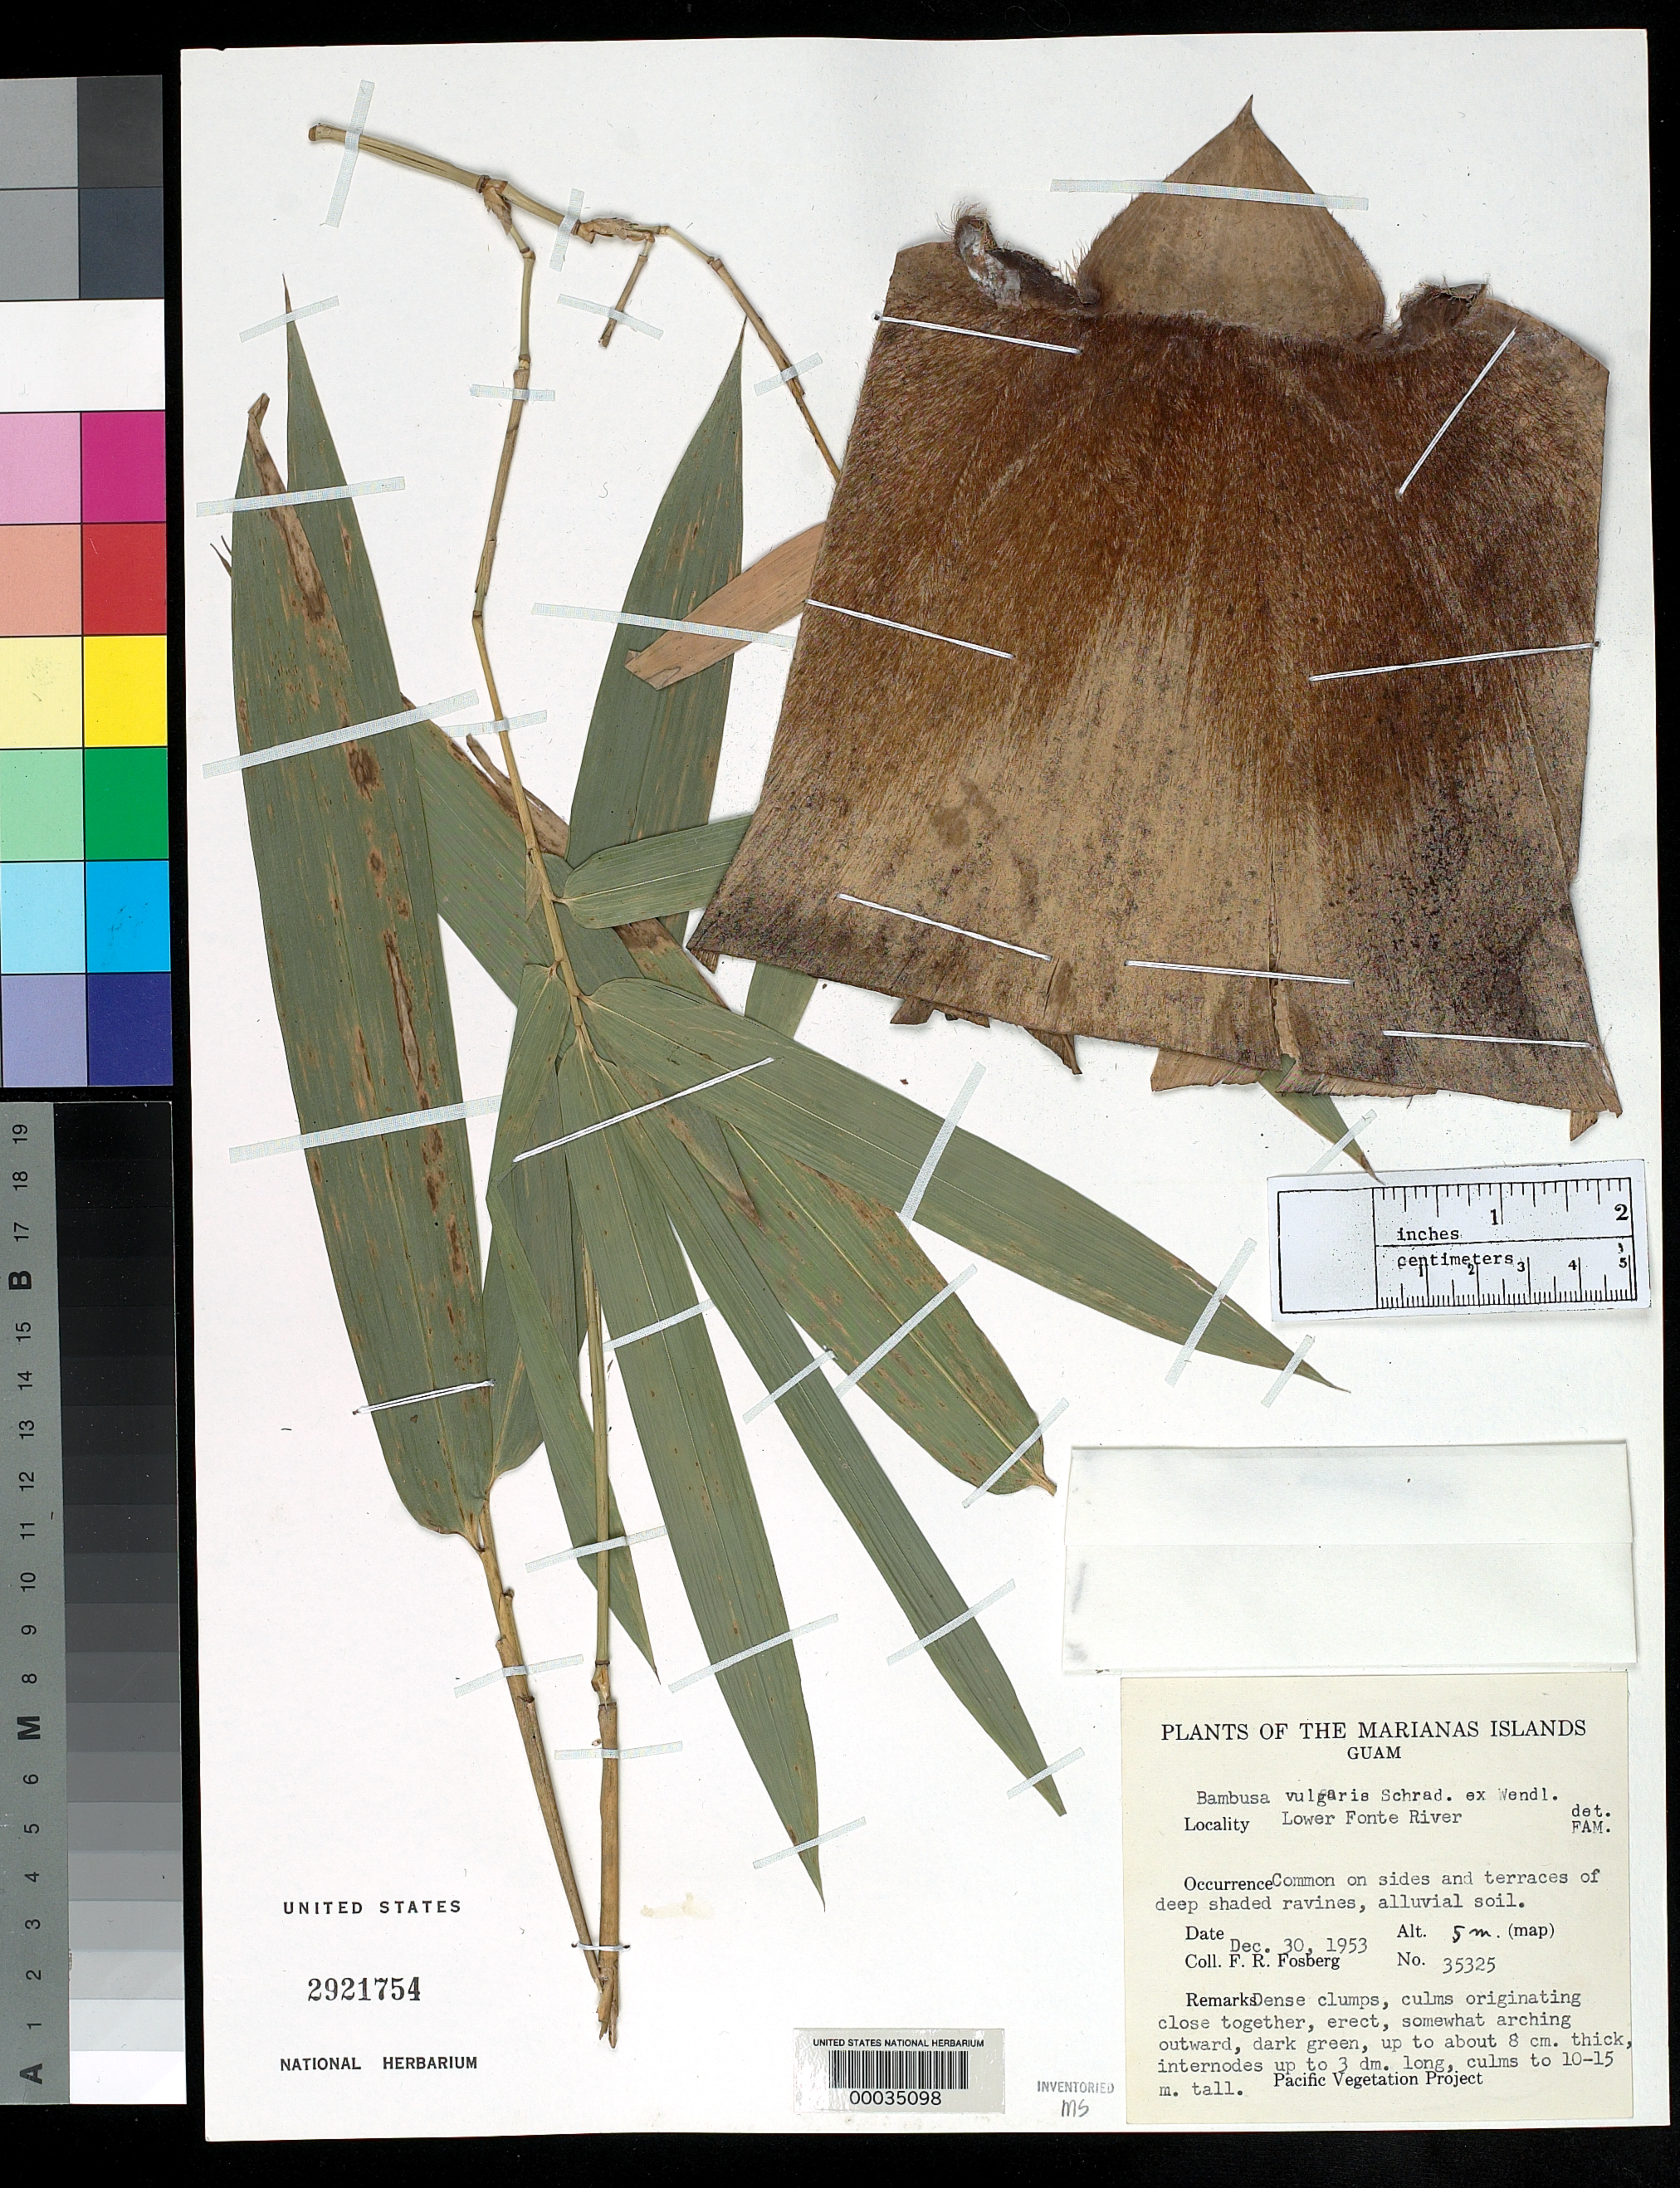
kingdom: Plantae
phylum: Tracheophyta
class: Liliopsida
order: Poales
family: Poaceae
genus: Bambusa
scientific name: Bambusa vulgaris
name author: Schrad. ex J.C. Wendl.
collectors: F. R. Fosberg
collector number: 35325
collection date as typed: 30 Dec 1953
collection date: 1953-12-30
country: Guam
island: Guam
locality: Lower fonte river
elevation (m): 5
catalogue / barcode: US 2921754